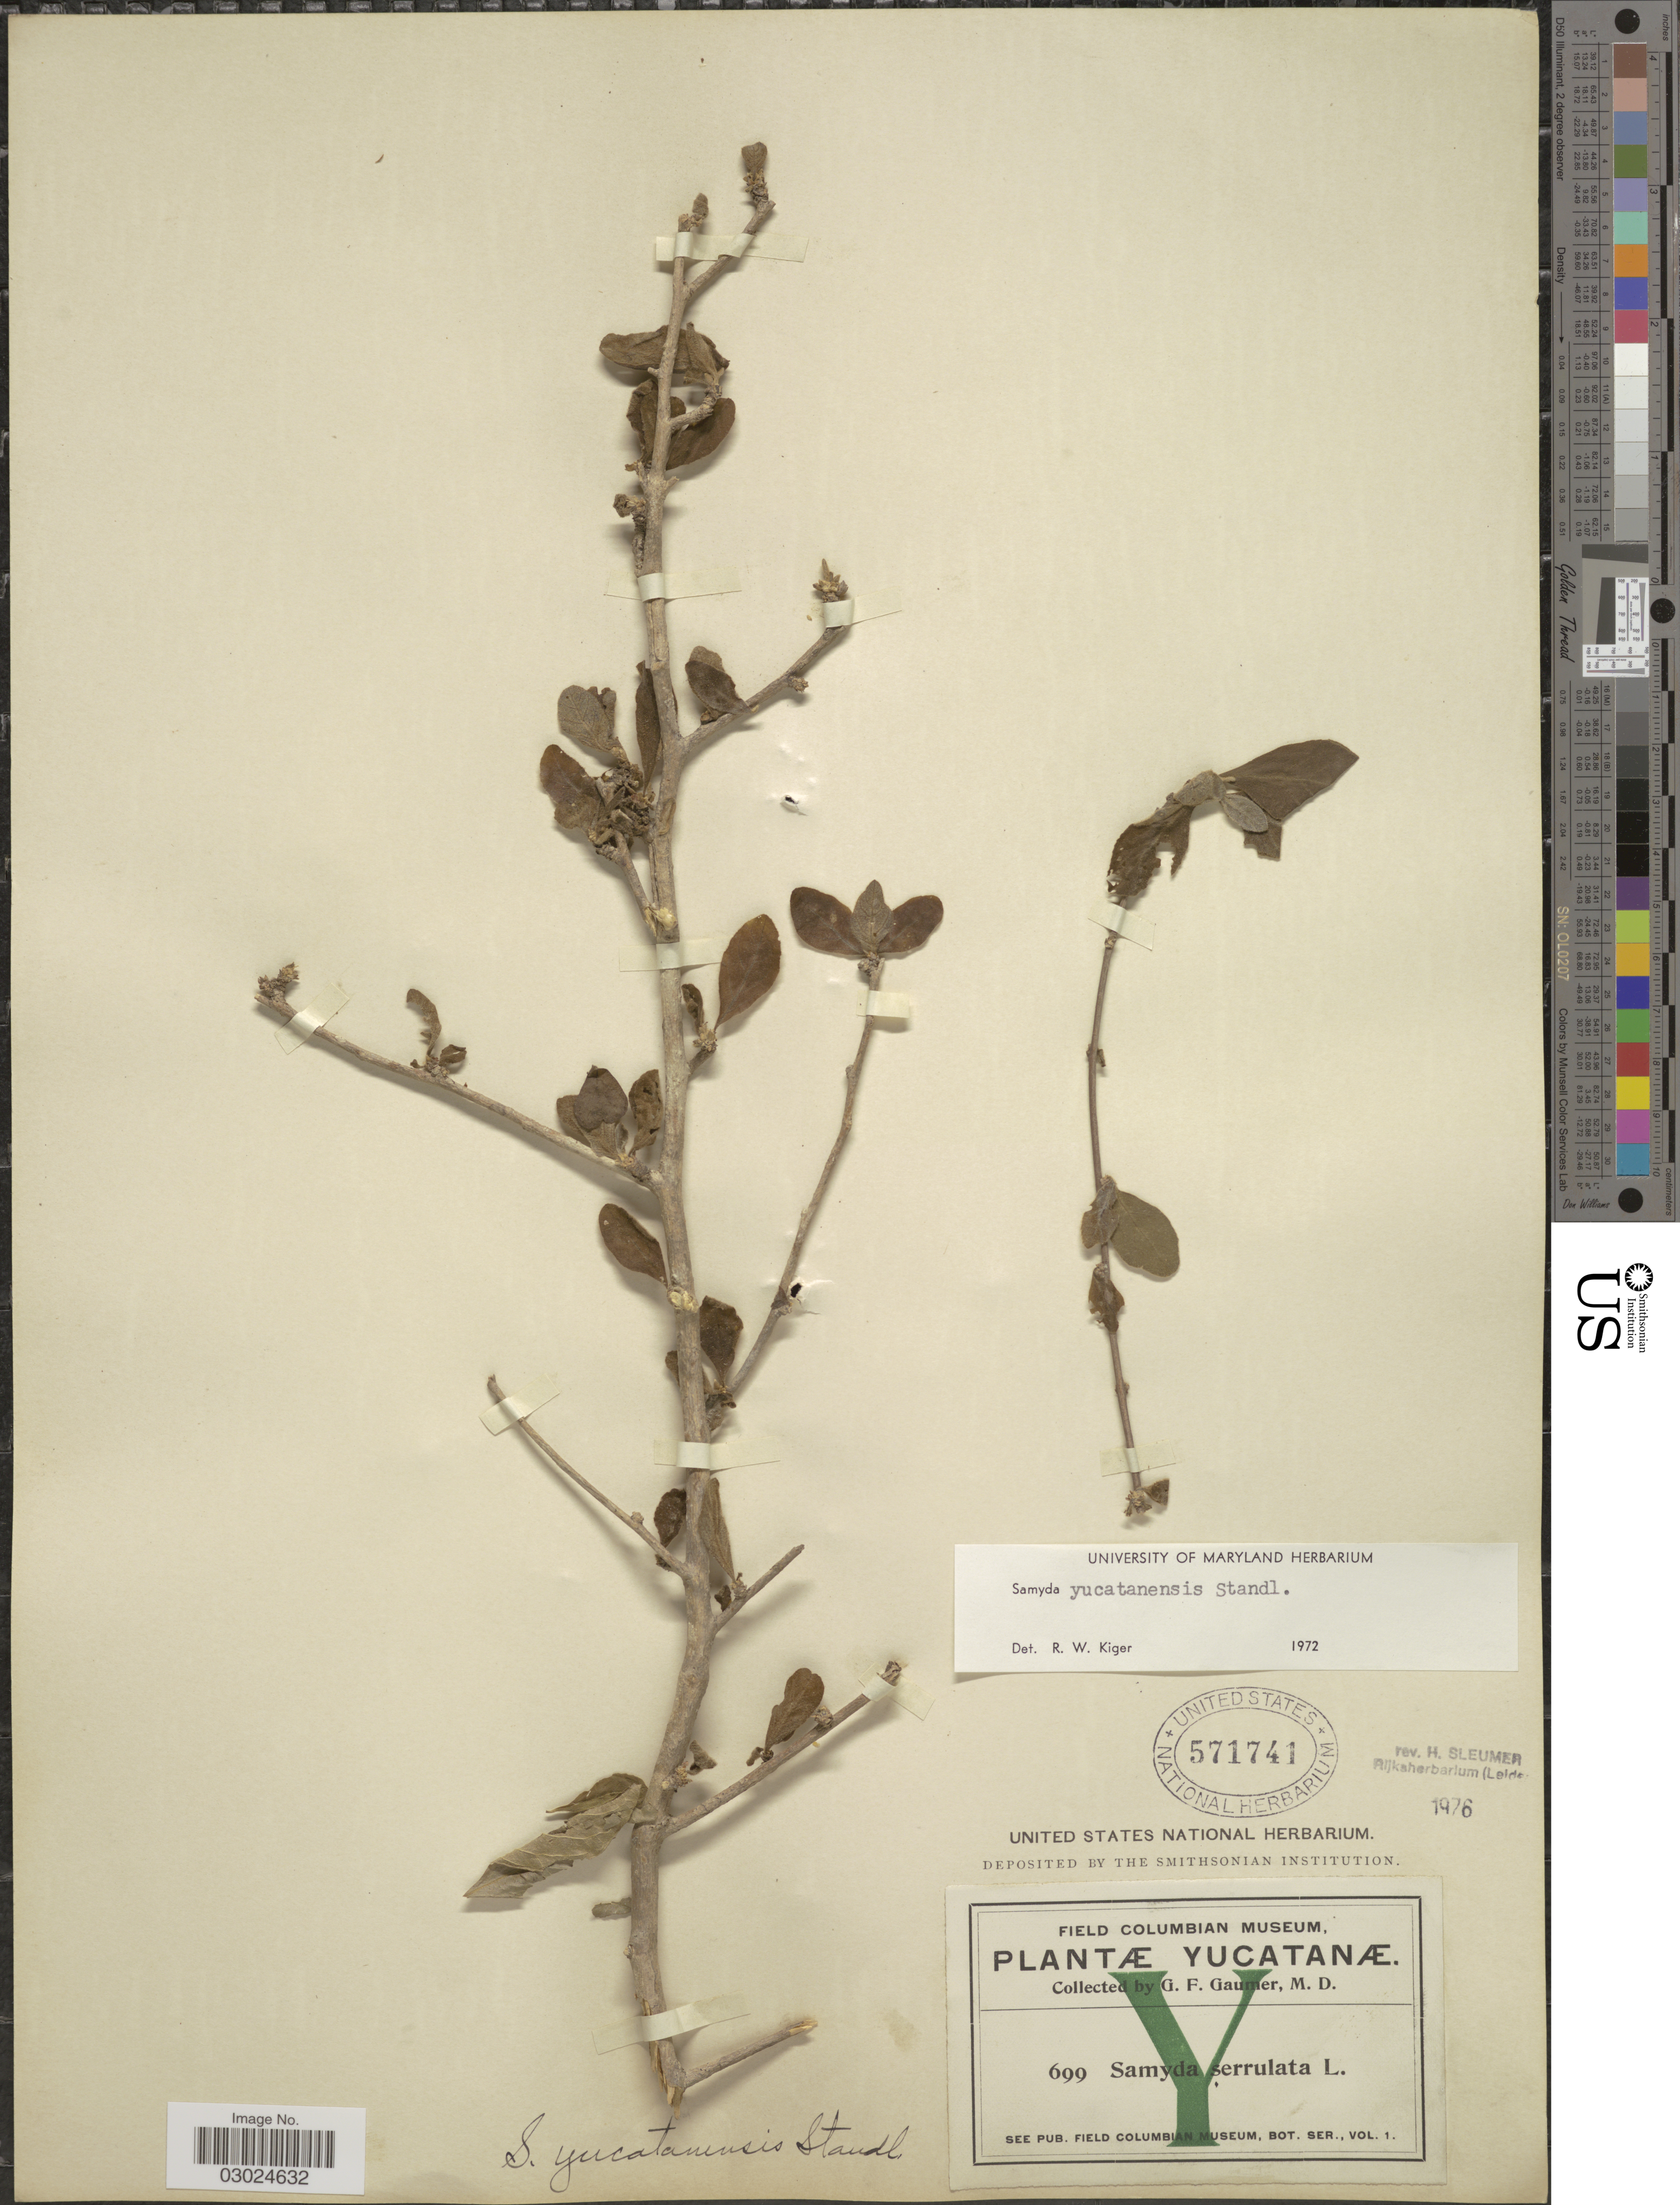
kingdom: Plantae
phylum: Tracheophyta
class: Magnoliopsida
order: Malpighiales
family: Salicaceae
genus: Casearia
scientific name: Casearia yucatanensis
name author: (Standl.) T. Samar. & M.H. Alford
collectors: G. F. Gaumer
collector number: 699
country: Mexico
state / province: Yucatán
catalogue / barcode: US 571741